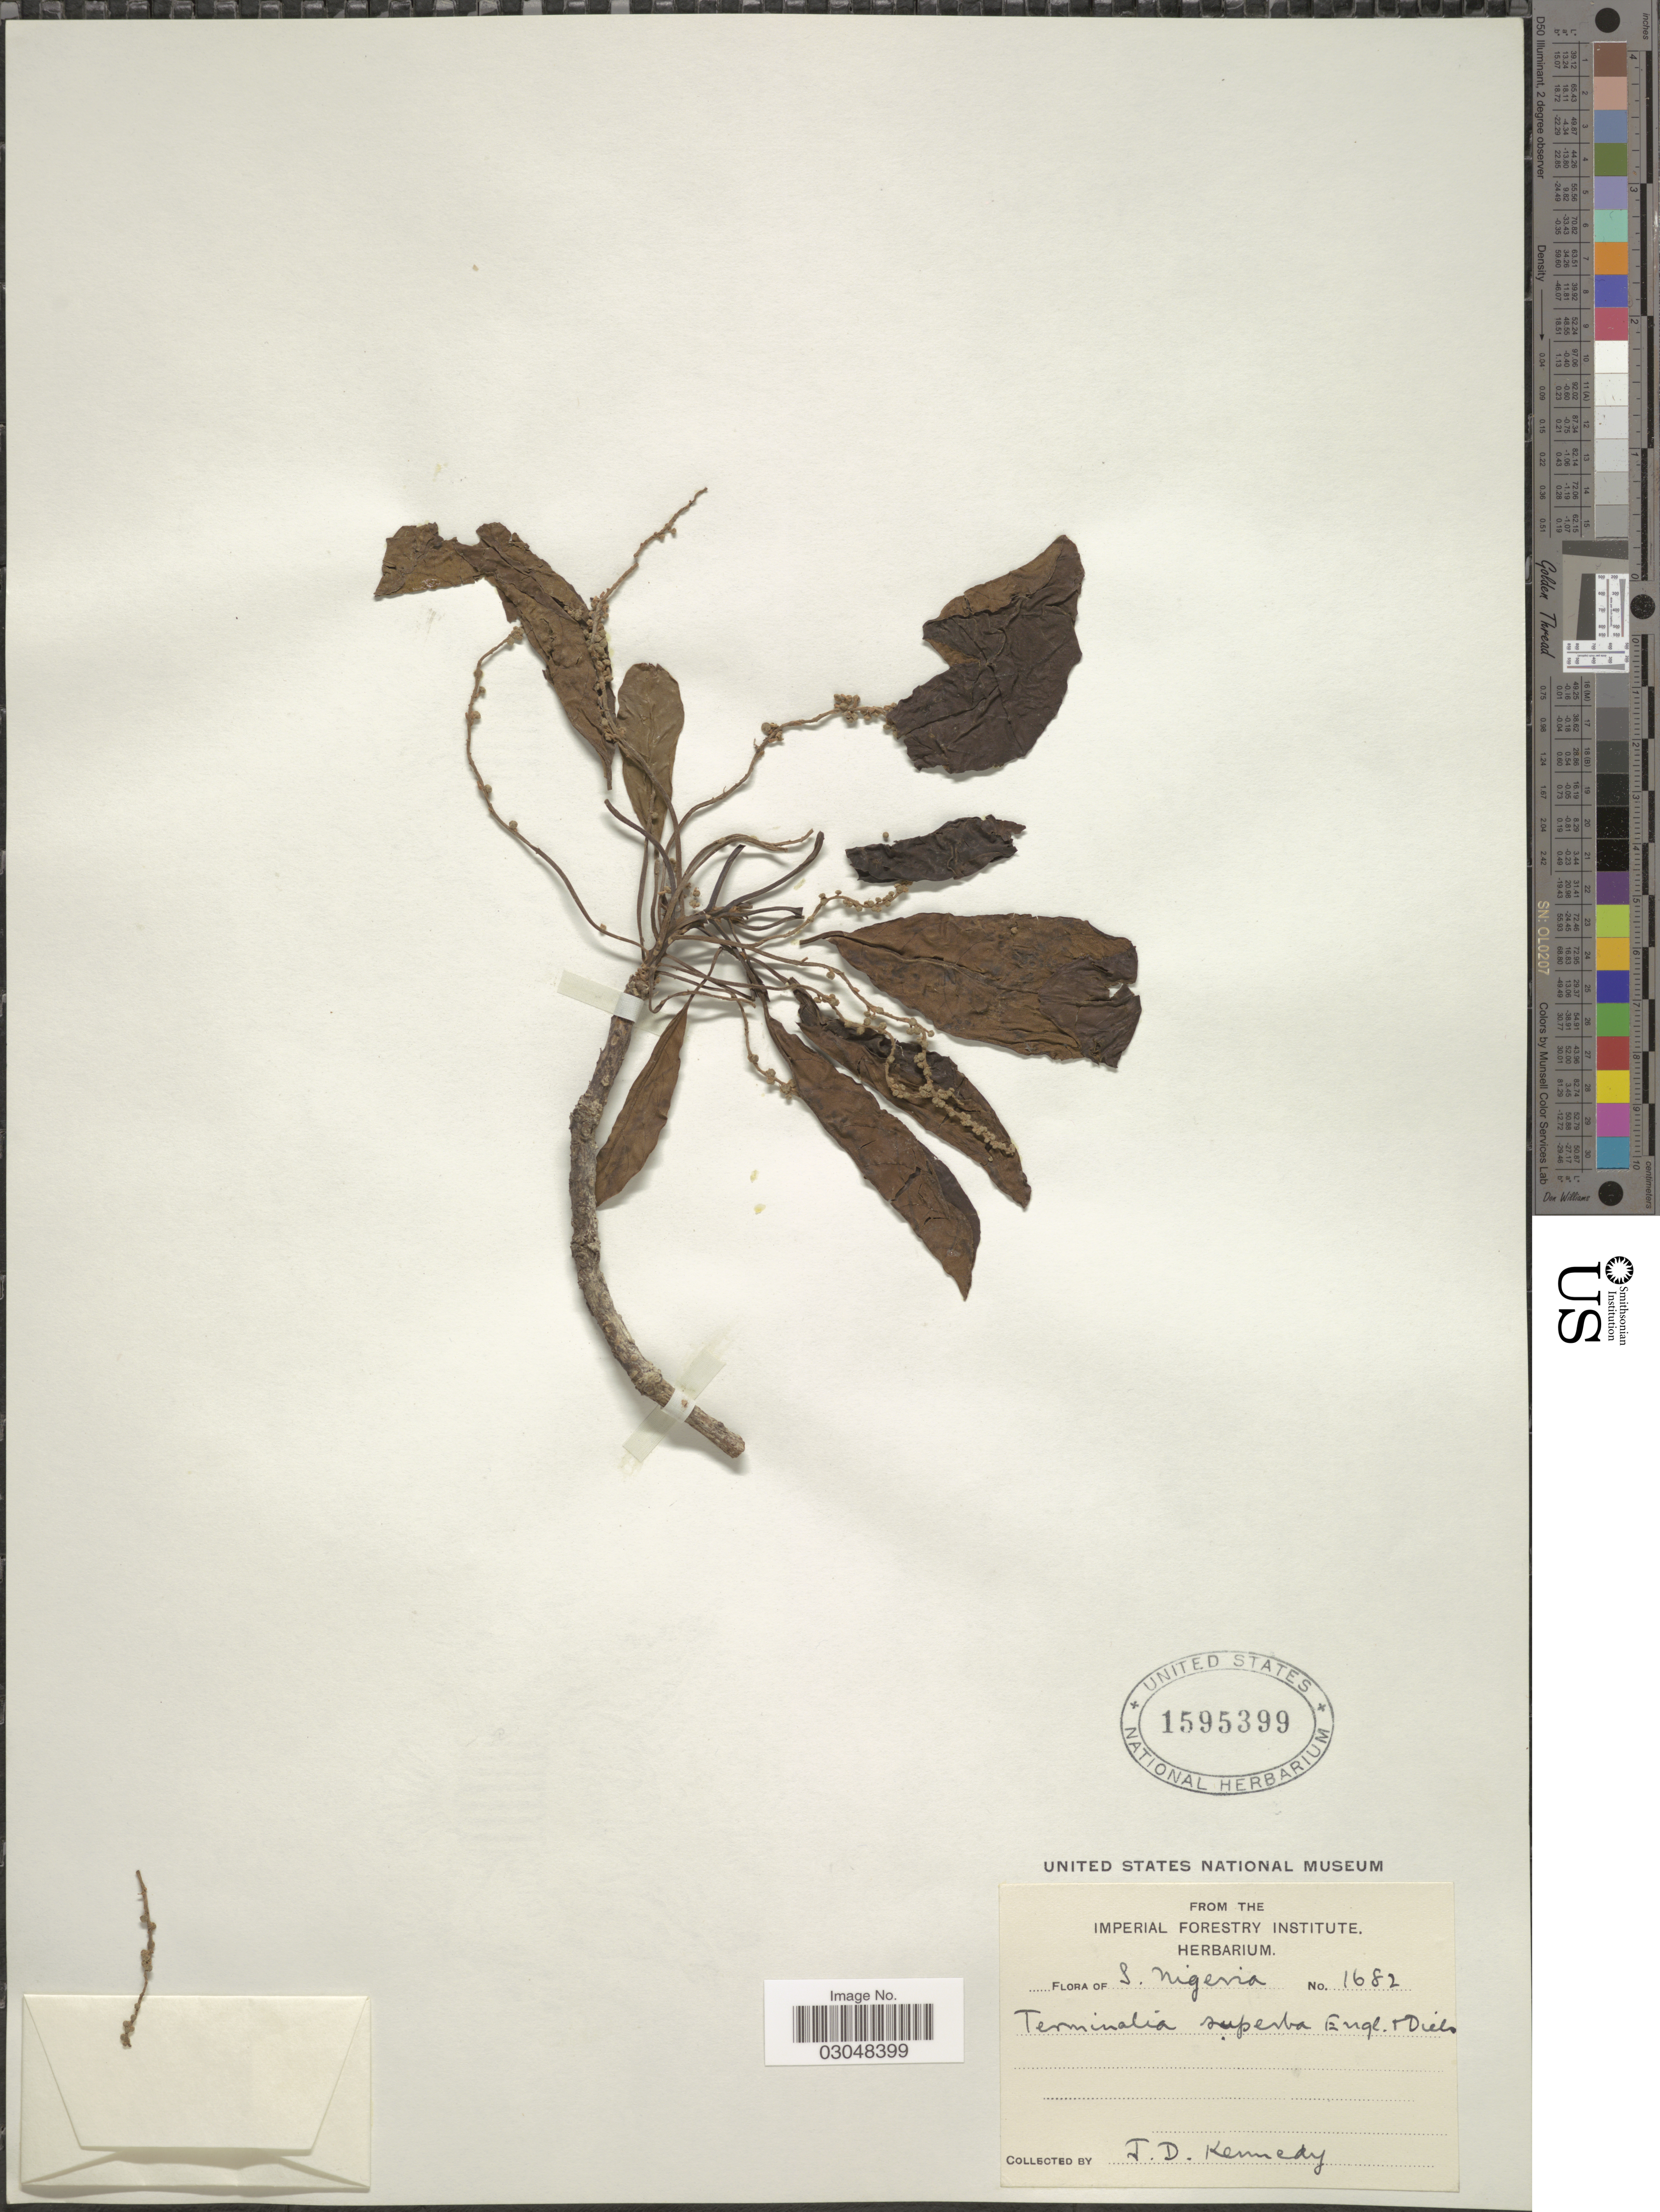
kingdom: Plantae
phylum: Tracheophyta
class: Magnoliopsida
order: Myrtales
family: Combretaceae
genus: Terminalia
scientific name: Terminalia superba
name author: Engl. & Diels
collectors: J. D. Kennedy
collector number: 1682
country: Nigeria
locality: S. Nigeria.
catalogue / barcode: US 1595399